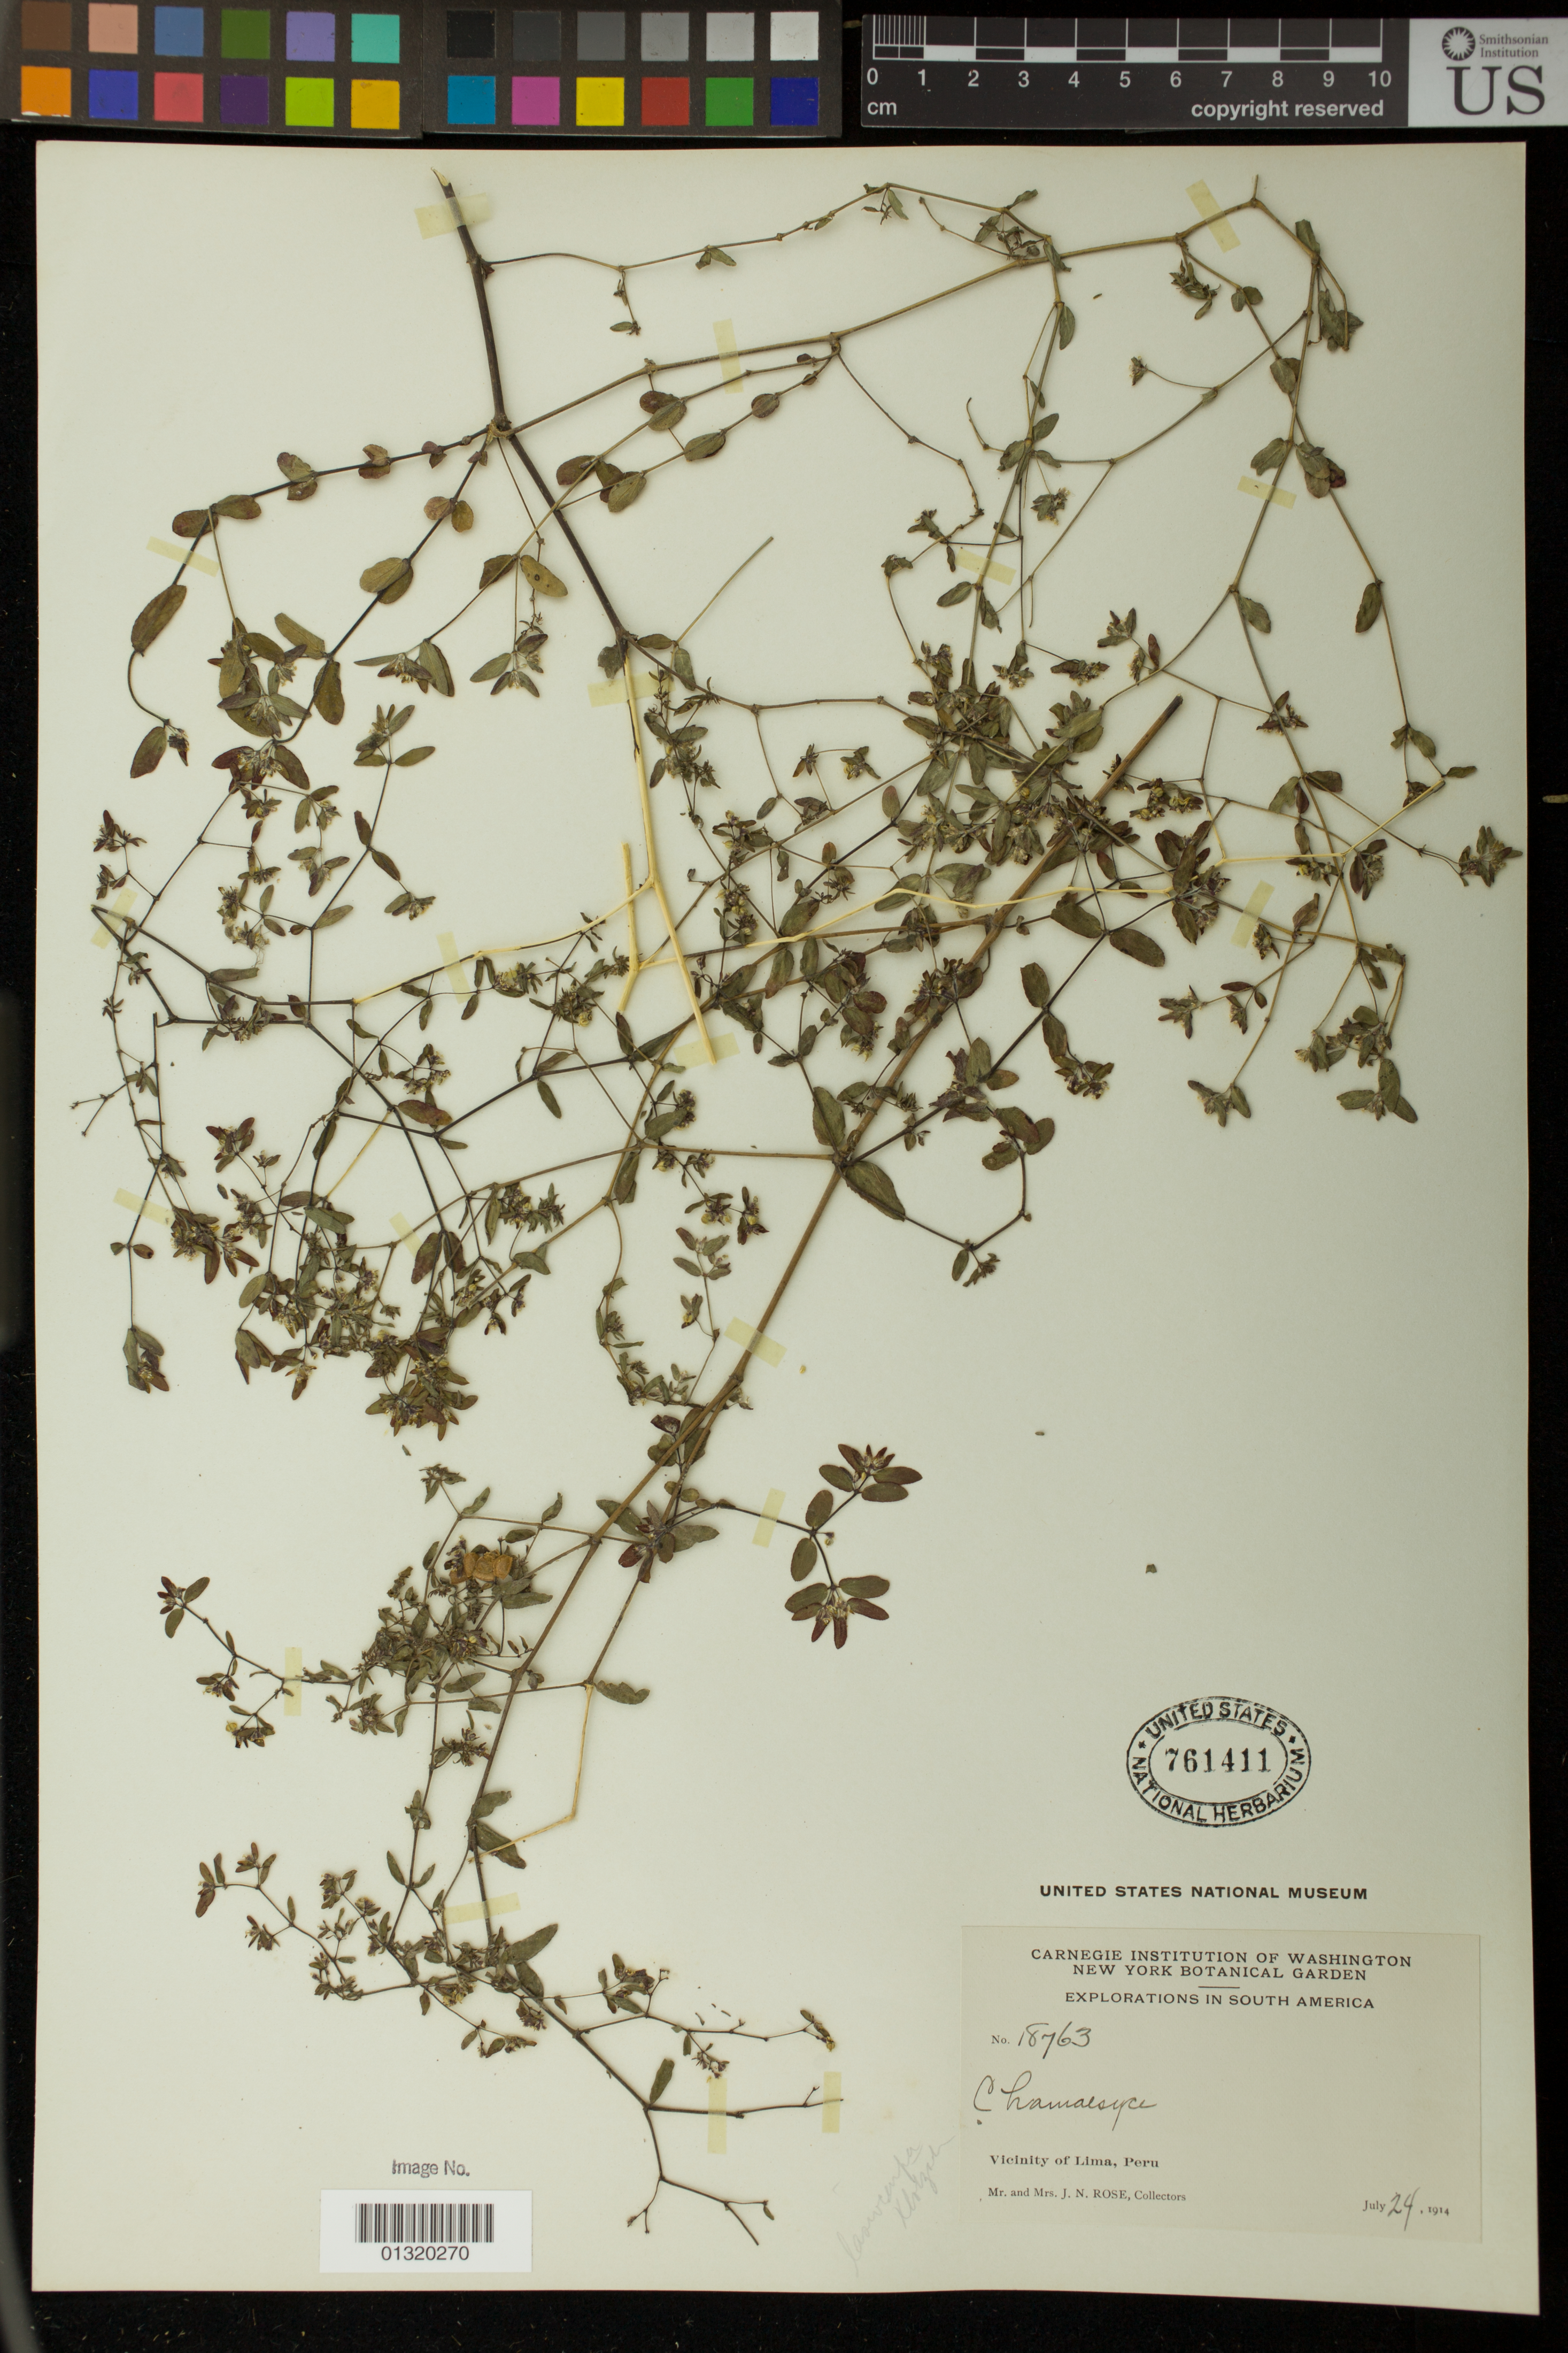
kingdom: Plantae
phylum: Tracheophyta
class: Magnoliopsida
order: Malpighiales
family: Euphorbiaceae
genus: Euphorbia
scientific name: Euphorbia lasiocarpa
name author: Klotzsch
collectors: J. N. Rose & L. B. Rose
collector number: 18763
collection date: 1914-07-24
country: Peru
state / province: Lima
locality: Vicinity of Lima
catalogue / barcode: US 761411